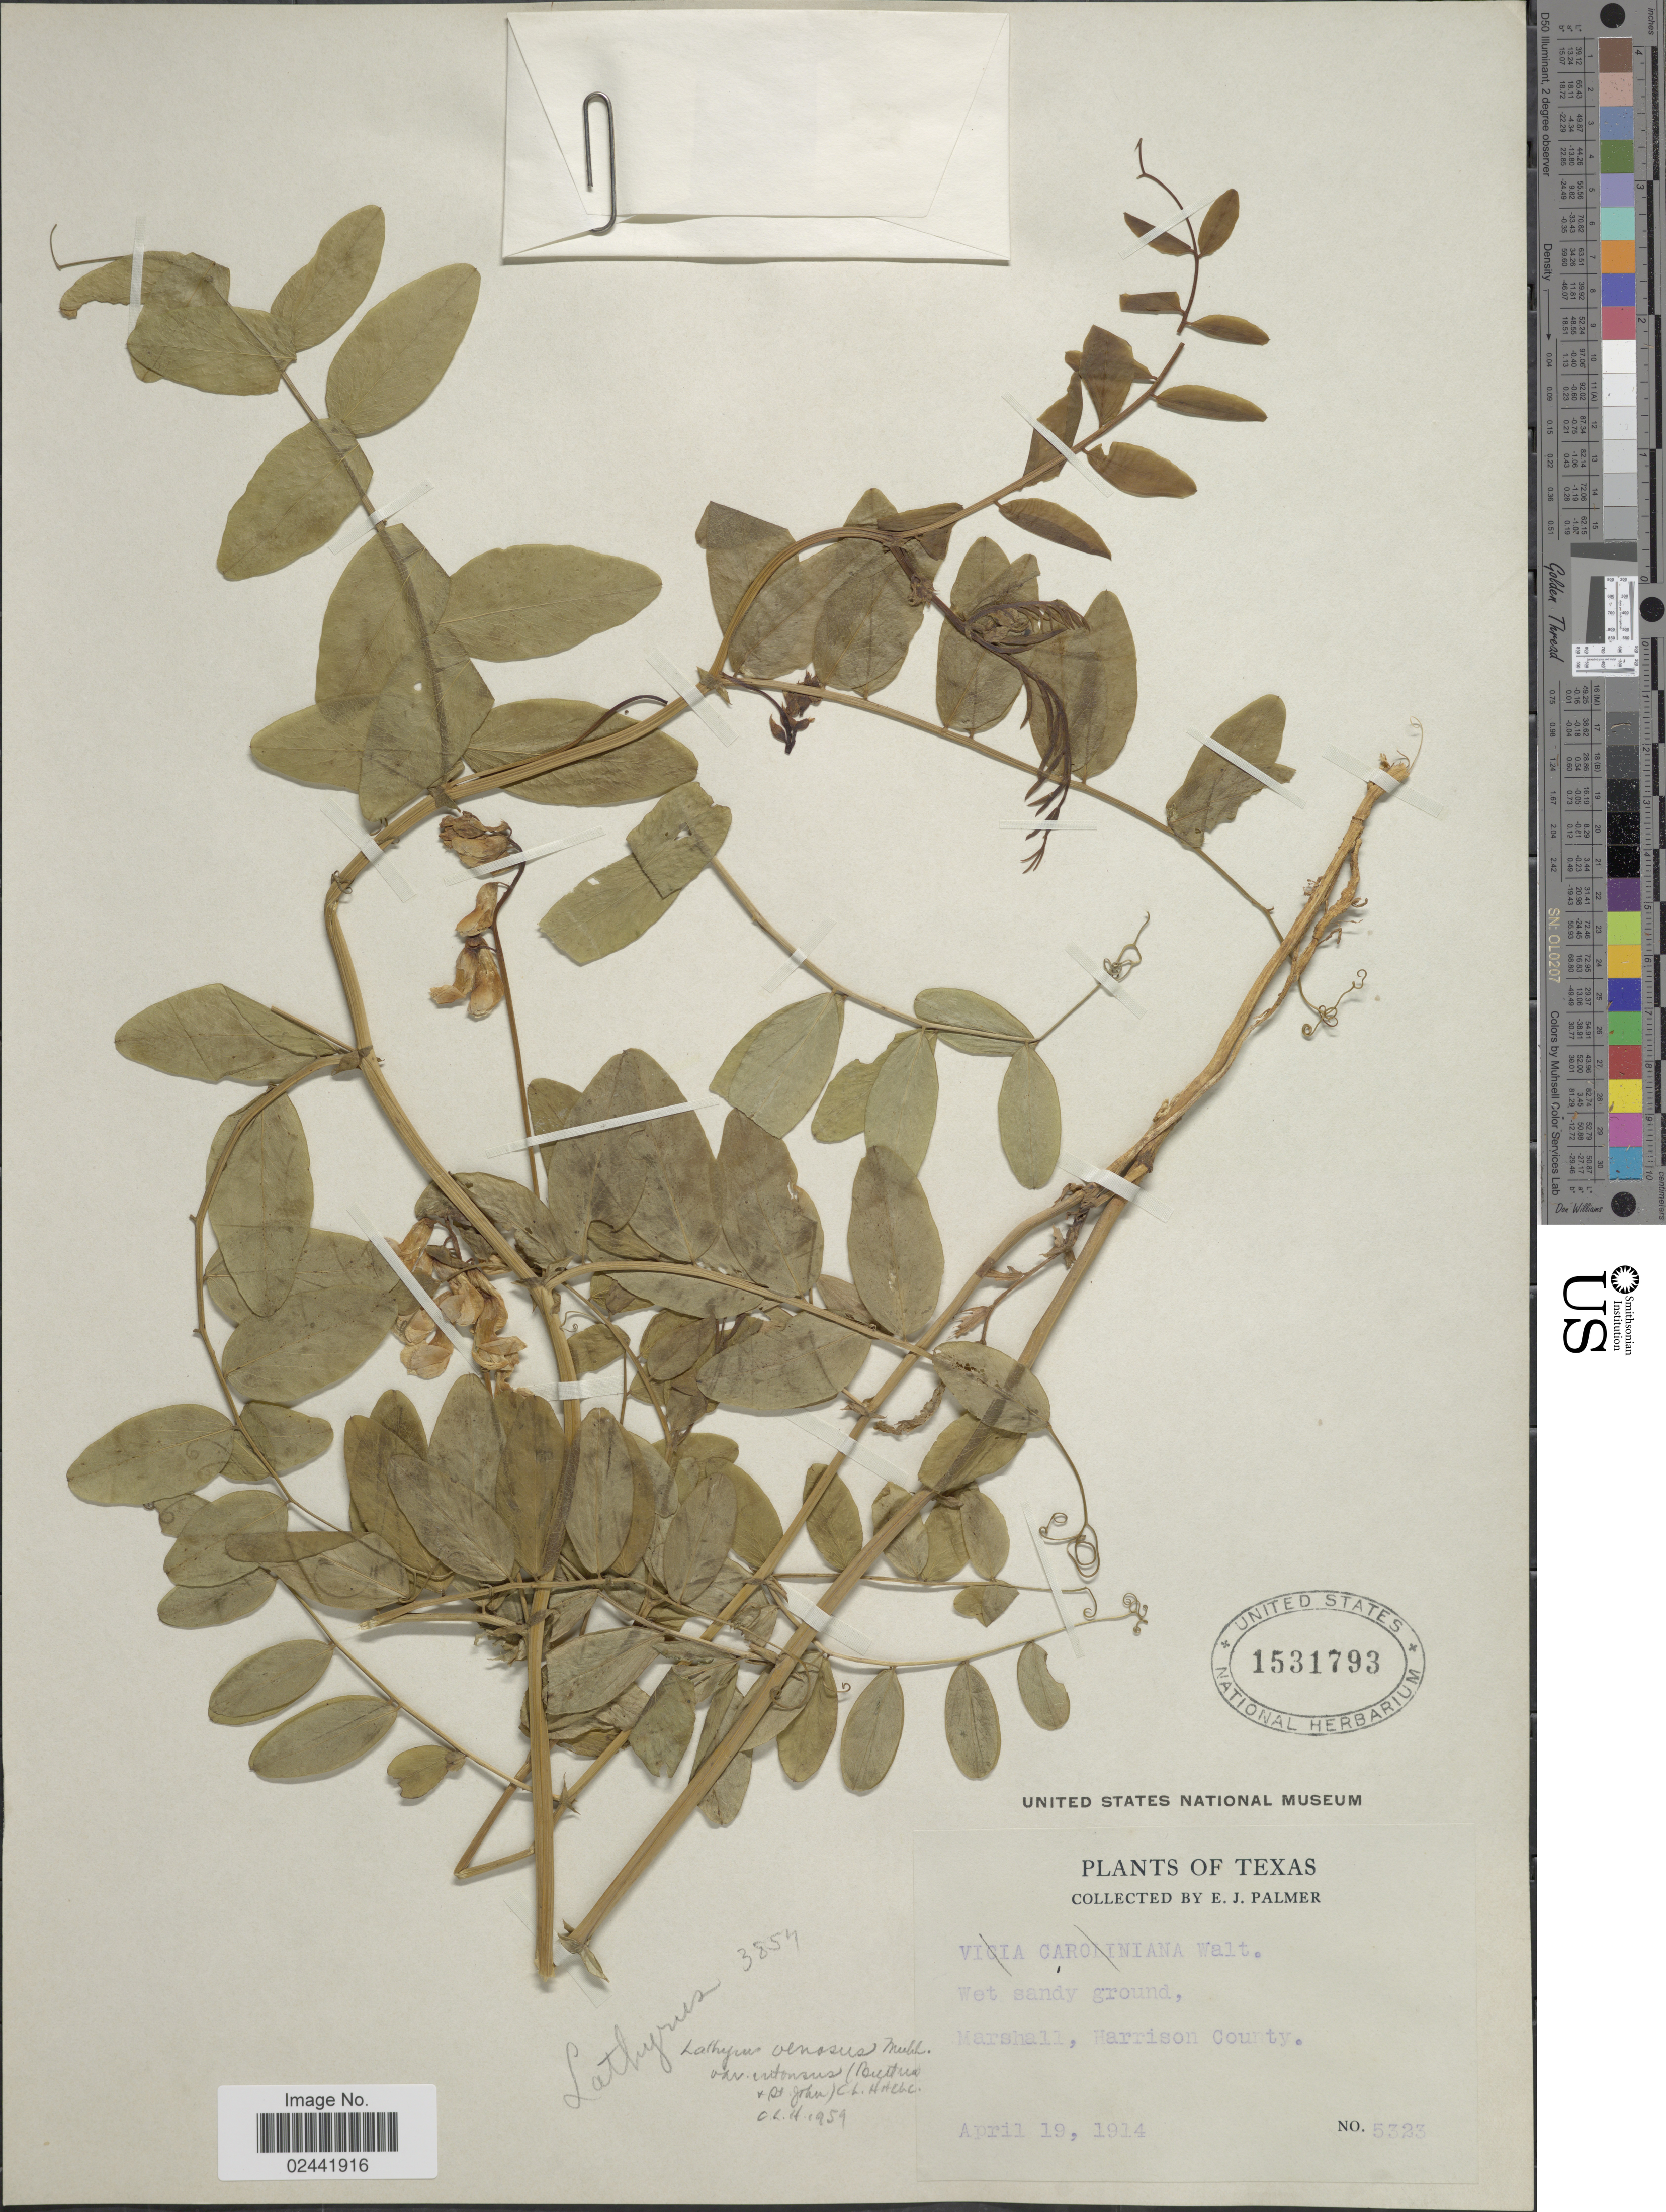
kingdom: Plantae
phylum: Tracheophyta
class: Magnoliopsida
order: Fabales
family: Fabaceae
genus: Lathyrus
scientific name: Lathyrus venosus var. intonsus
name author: Butters & H. St. John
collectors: E. J. Palmer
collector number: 5323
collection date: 1914-04-19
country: United States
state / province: Texas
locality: Wet sandy ground, Marshall, Harrison County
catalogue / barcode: US 1531793